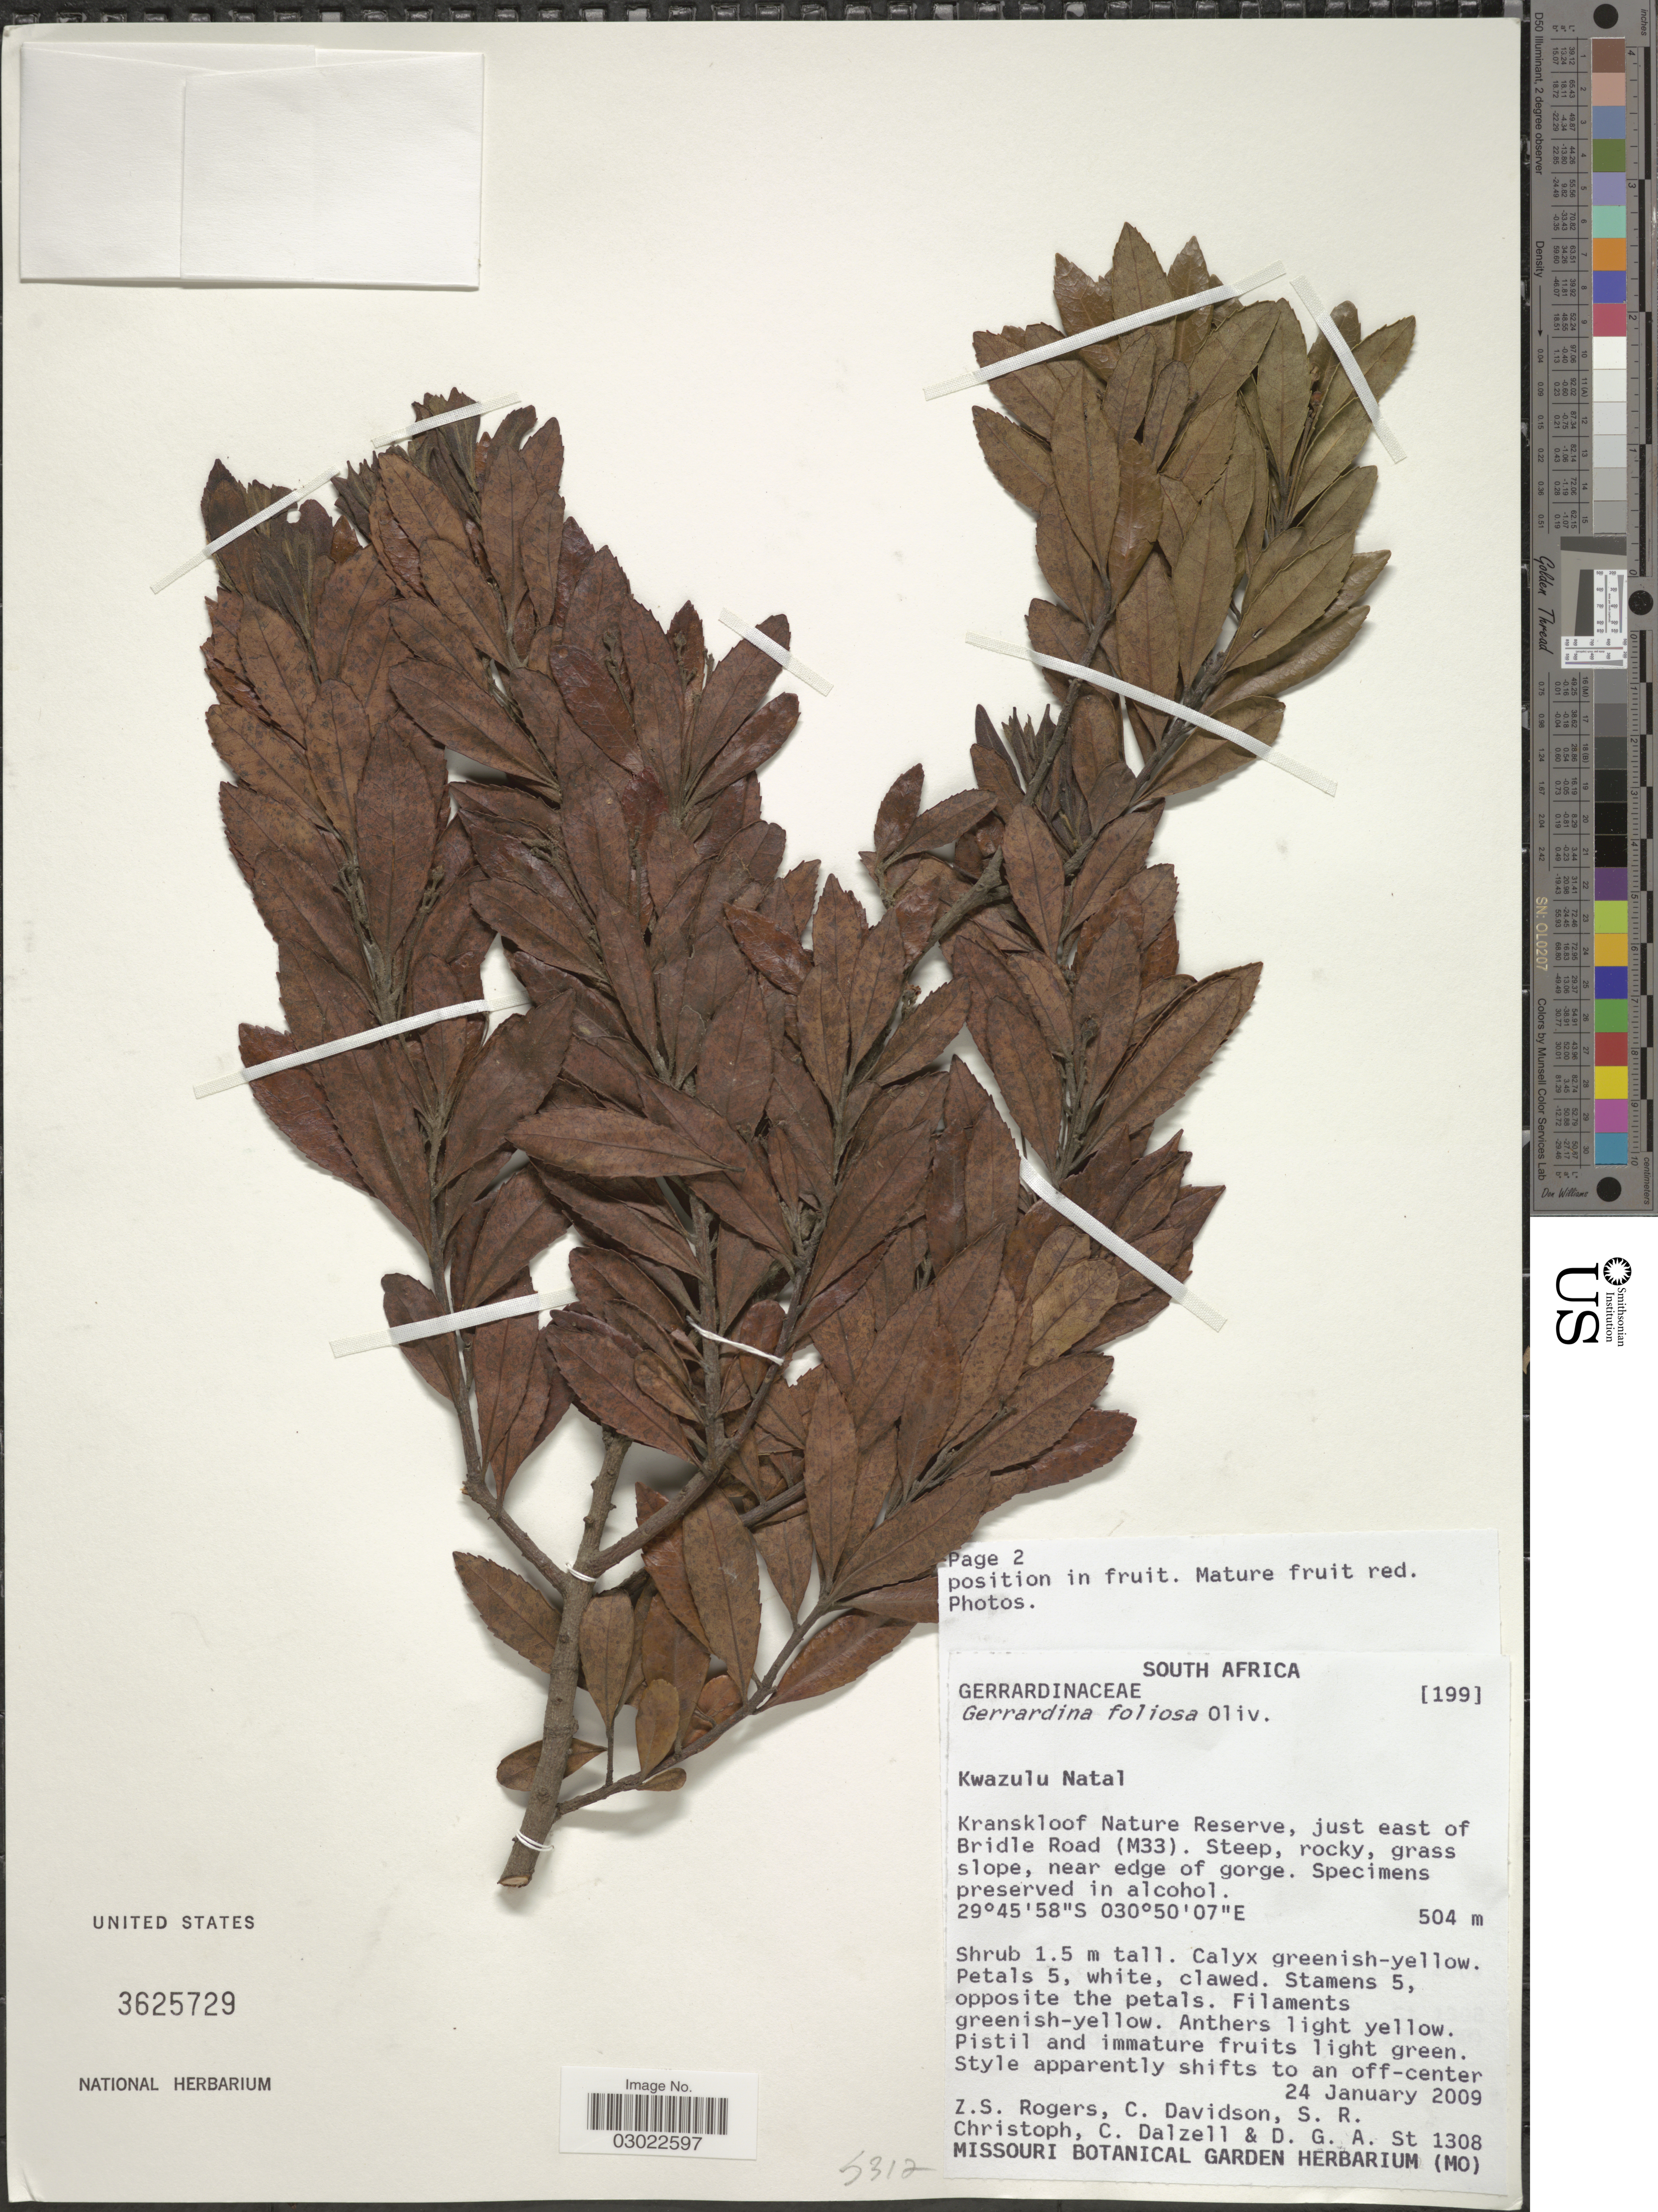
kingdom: Plantae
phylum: Tracheophyta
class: Magnoliopsida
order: Huerteales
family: Gerrardinaceae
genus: Gerrardina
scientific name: Gerrardina foliosa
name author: Oliv.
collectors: Z. S. Rogers, C. Davidson, S. Christoph, C. Dalzell & D. St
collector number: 1308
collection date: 2009-01-24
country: South Africa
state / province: KwaZulu-Natal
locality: Kwazulu natal. Kranskloof Nature Reserve, just east of Bridle Road (M33).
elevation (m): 504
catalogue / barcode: US 3625729